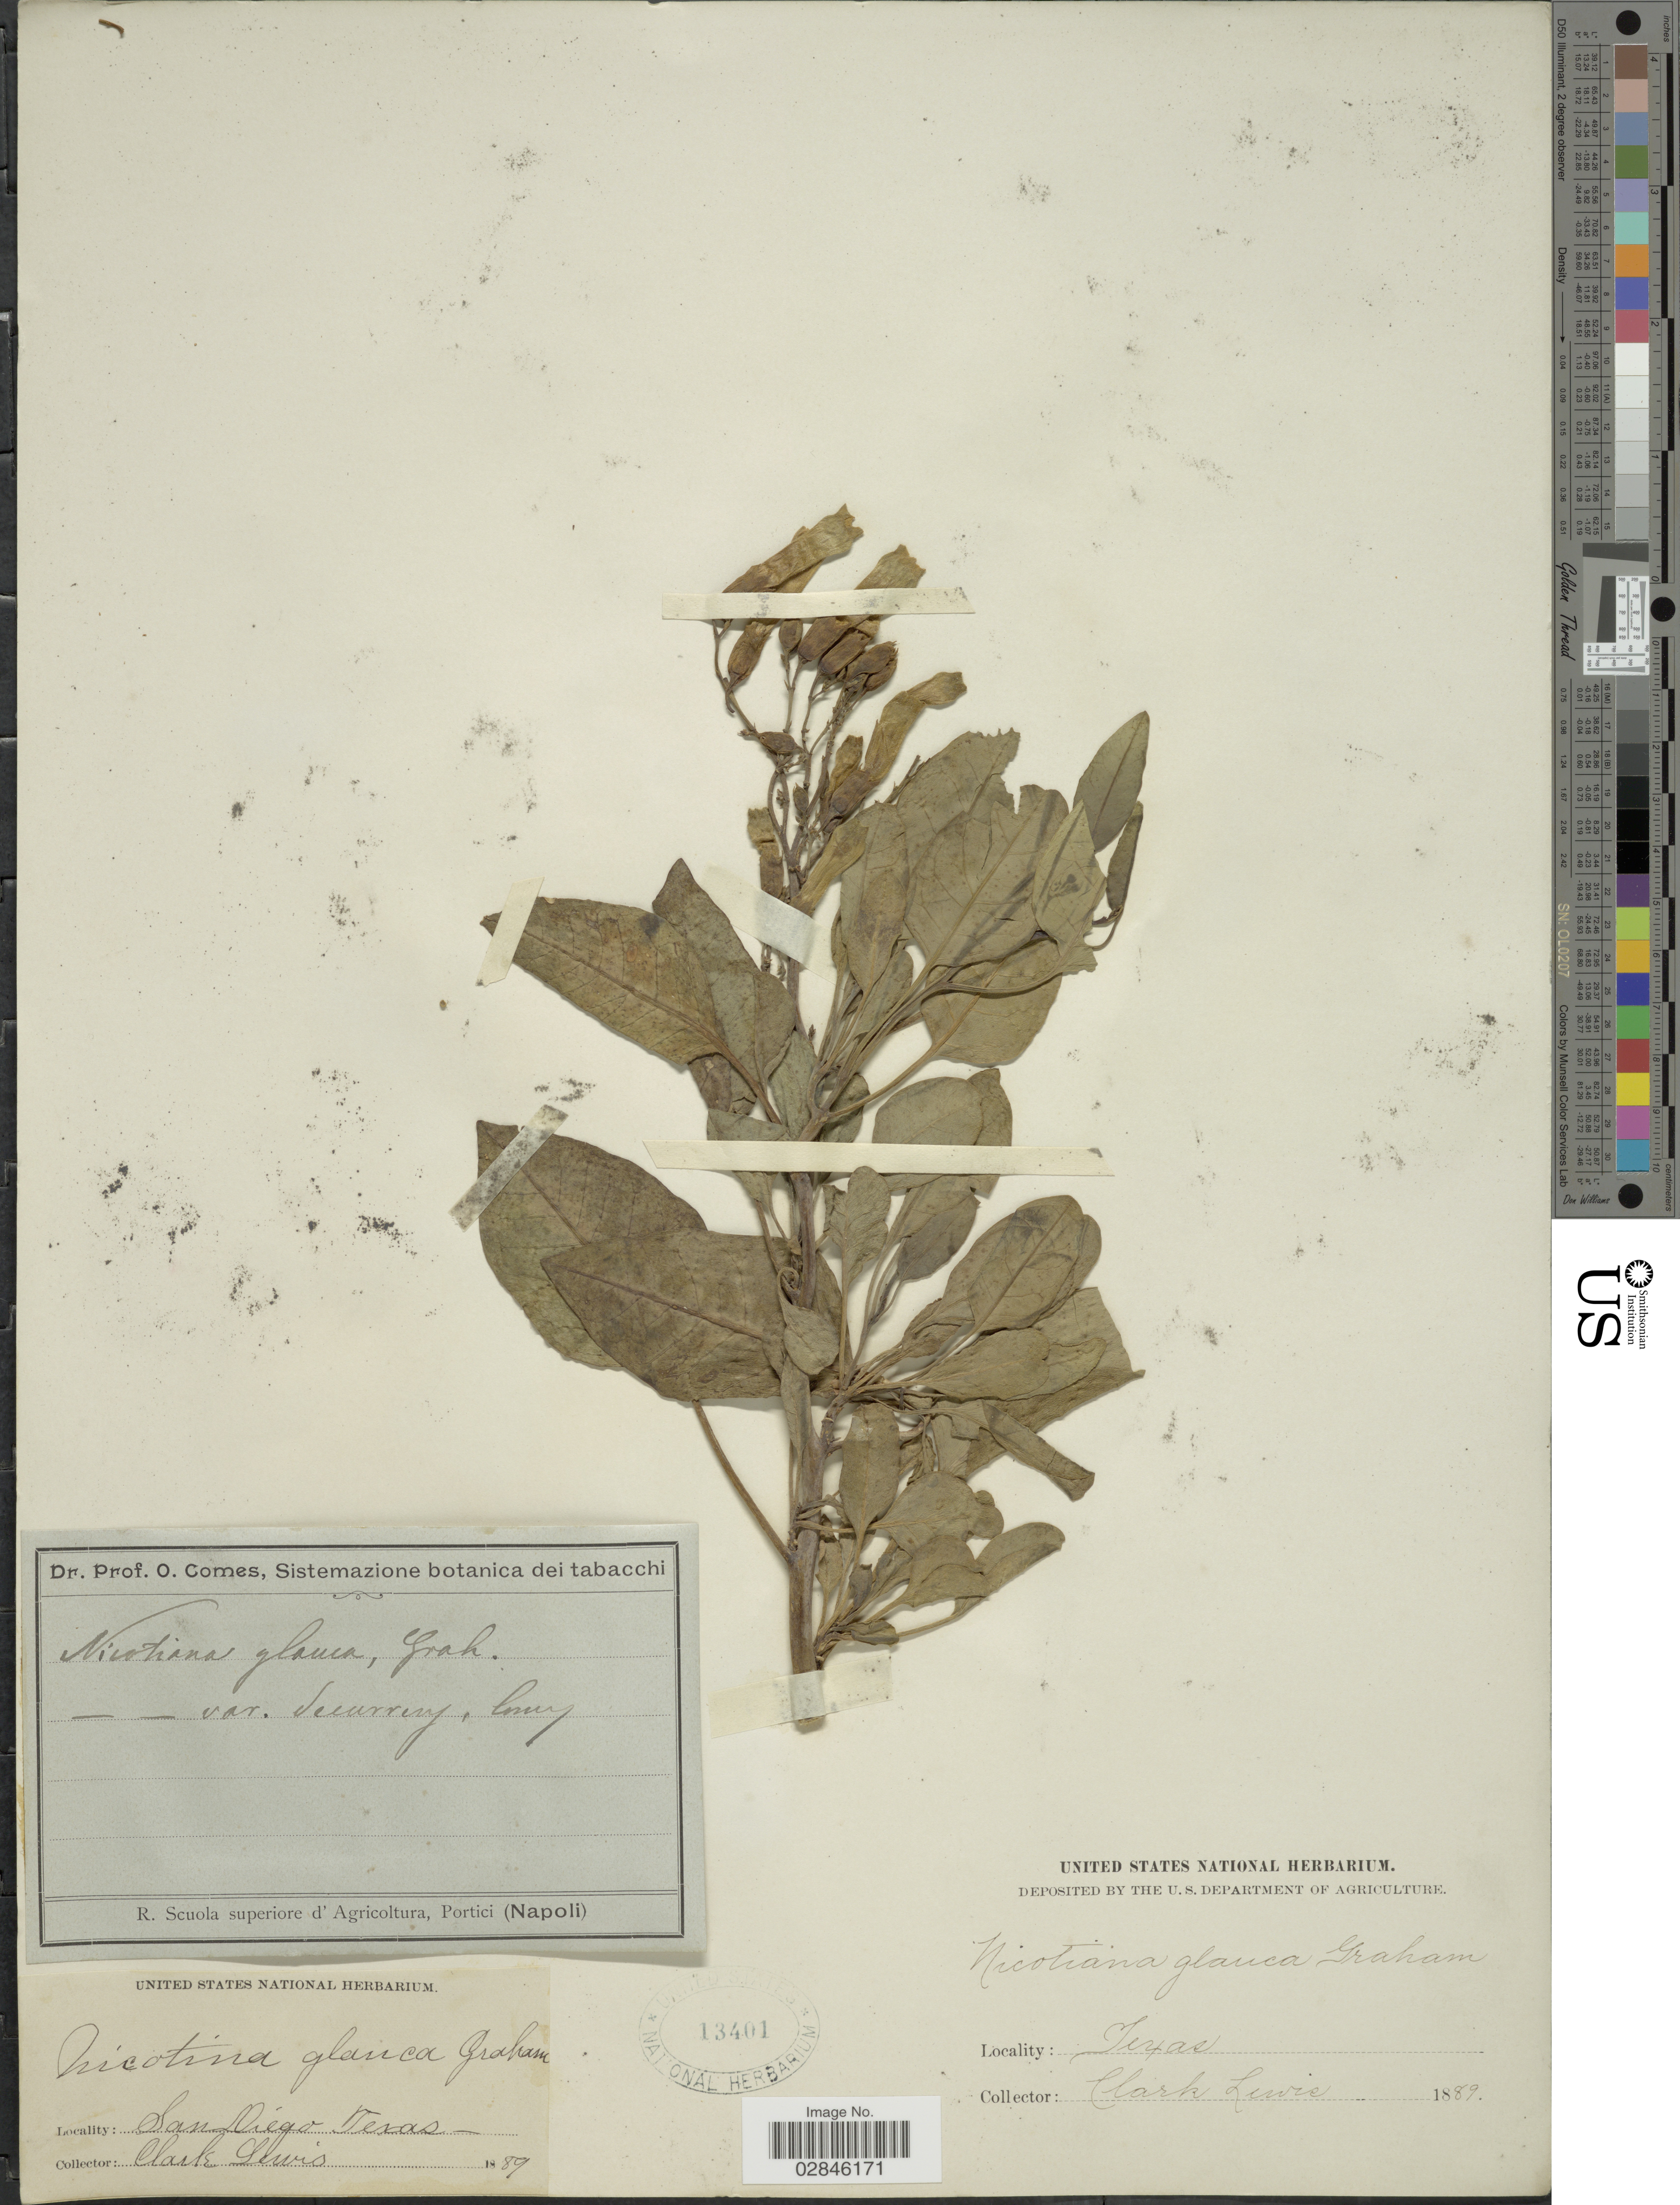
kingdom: Plantae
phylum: Tracheophyta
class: Magnoliopsida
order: Solanales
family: Solanaceae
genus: Nicotiana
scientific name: Nicotiana glauca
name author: Graham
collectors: C. Lewis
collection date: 1889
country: United States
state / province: Texas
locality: San Diego.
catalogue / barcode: US 13401